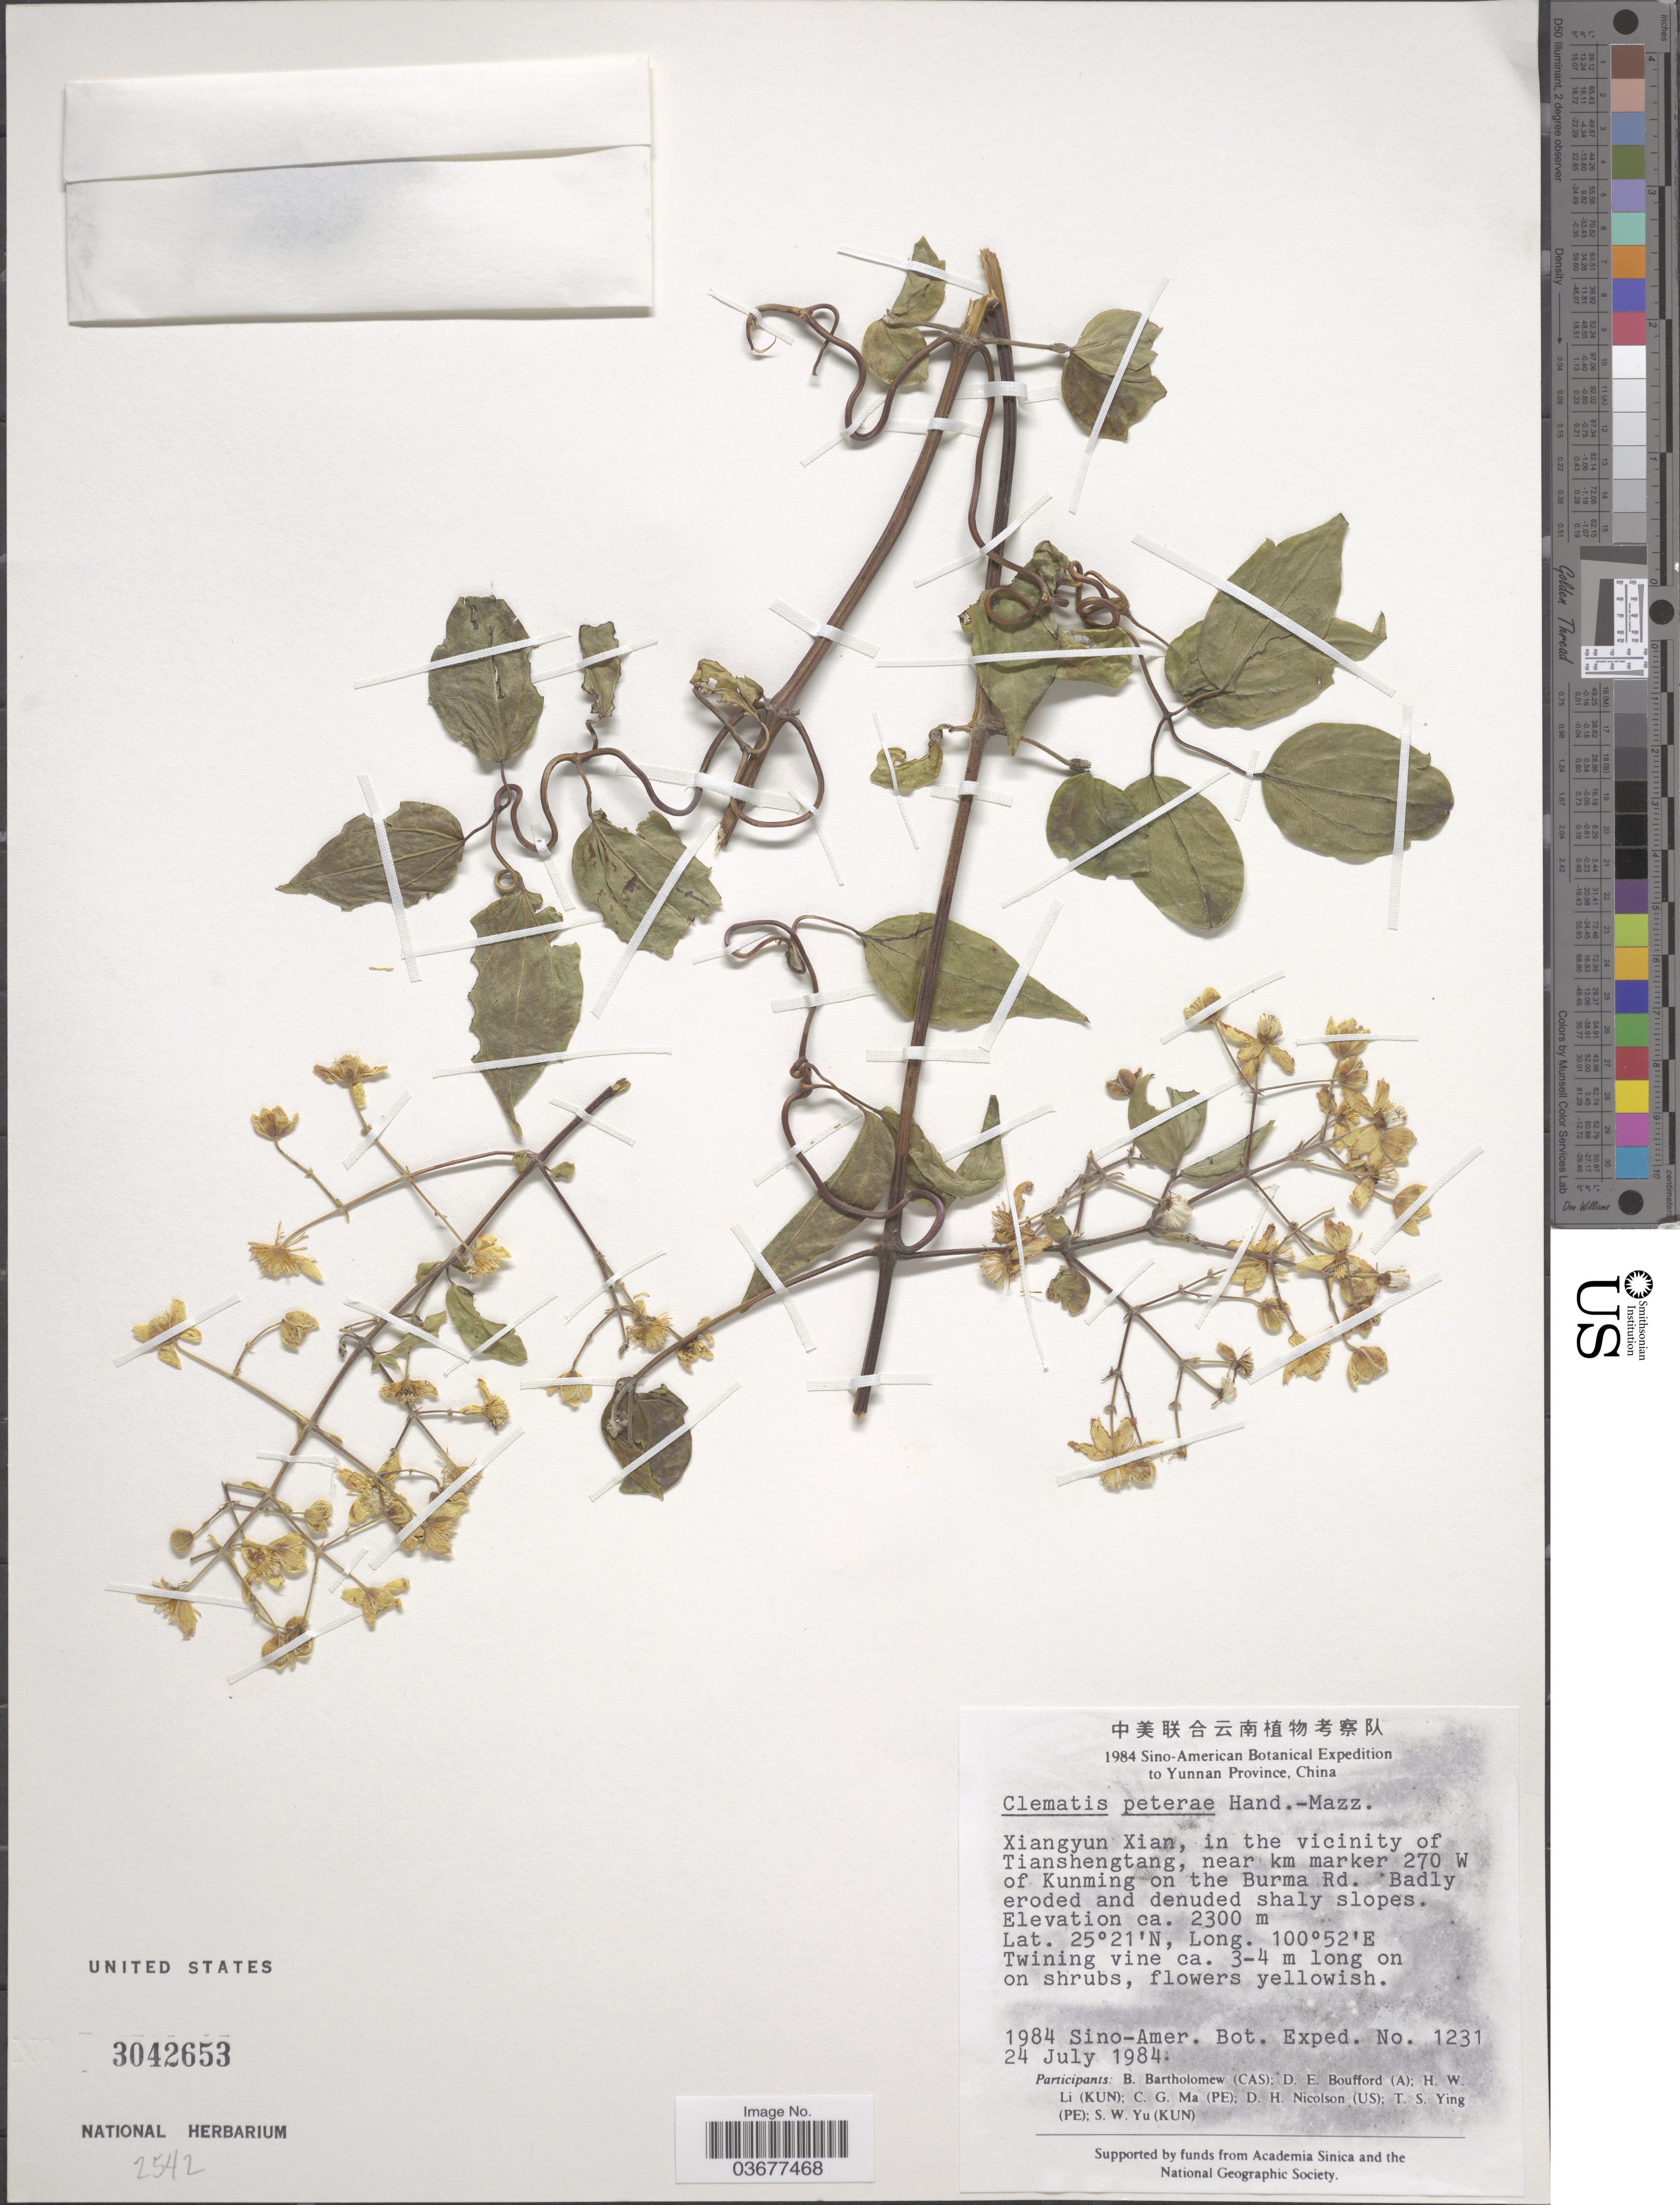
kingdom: Plantae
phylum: Tracheophyta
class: Magnoliopsida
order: Ranunculales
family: Ranunculaceae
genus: Clematis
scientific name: Clematis peterae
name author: Hand.-Mazz.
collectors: Sino-Amer. Bot. Exped. 1984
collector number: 1231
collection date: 1984-07-24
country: China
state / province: Yunnan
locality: Xiangyun Xian, in the vicinity of Tianshengtang, near km marker 270 W of Kunming on the Burma Rd.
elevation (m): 2300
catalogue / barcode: US 3042653